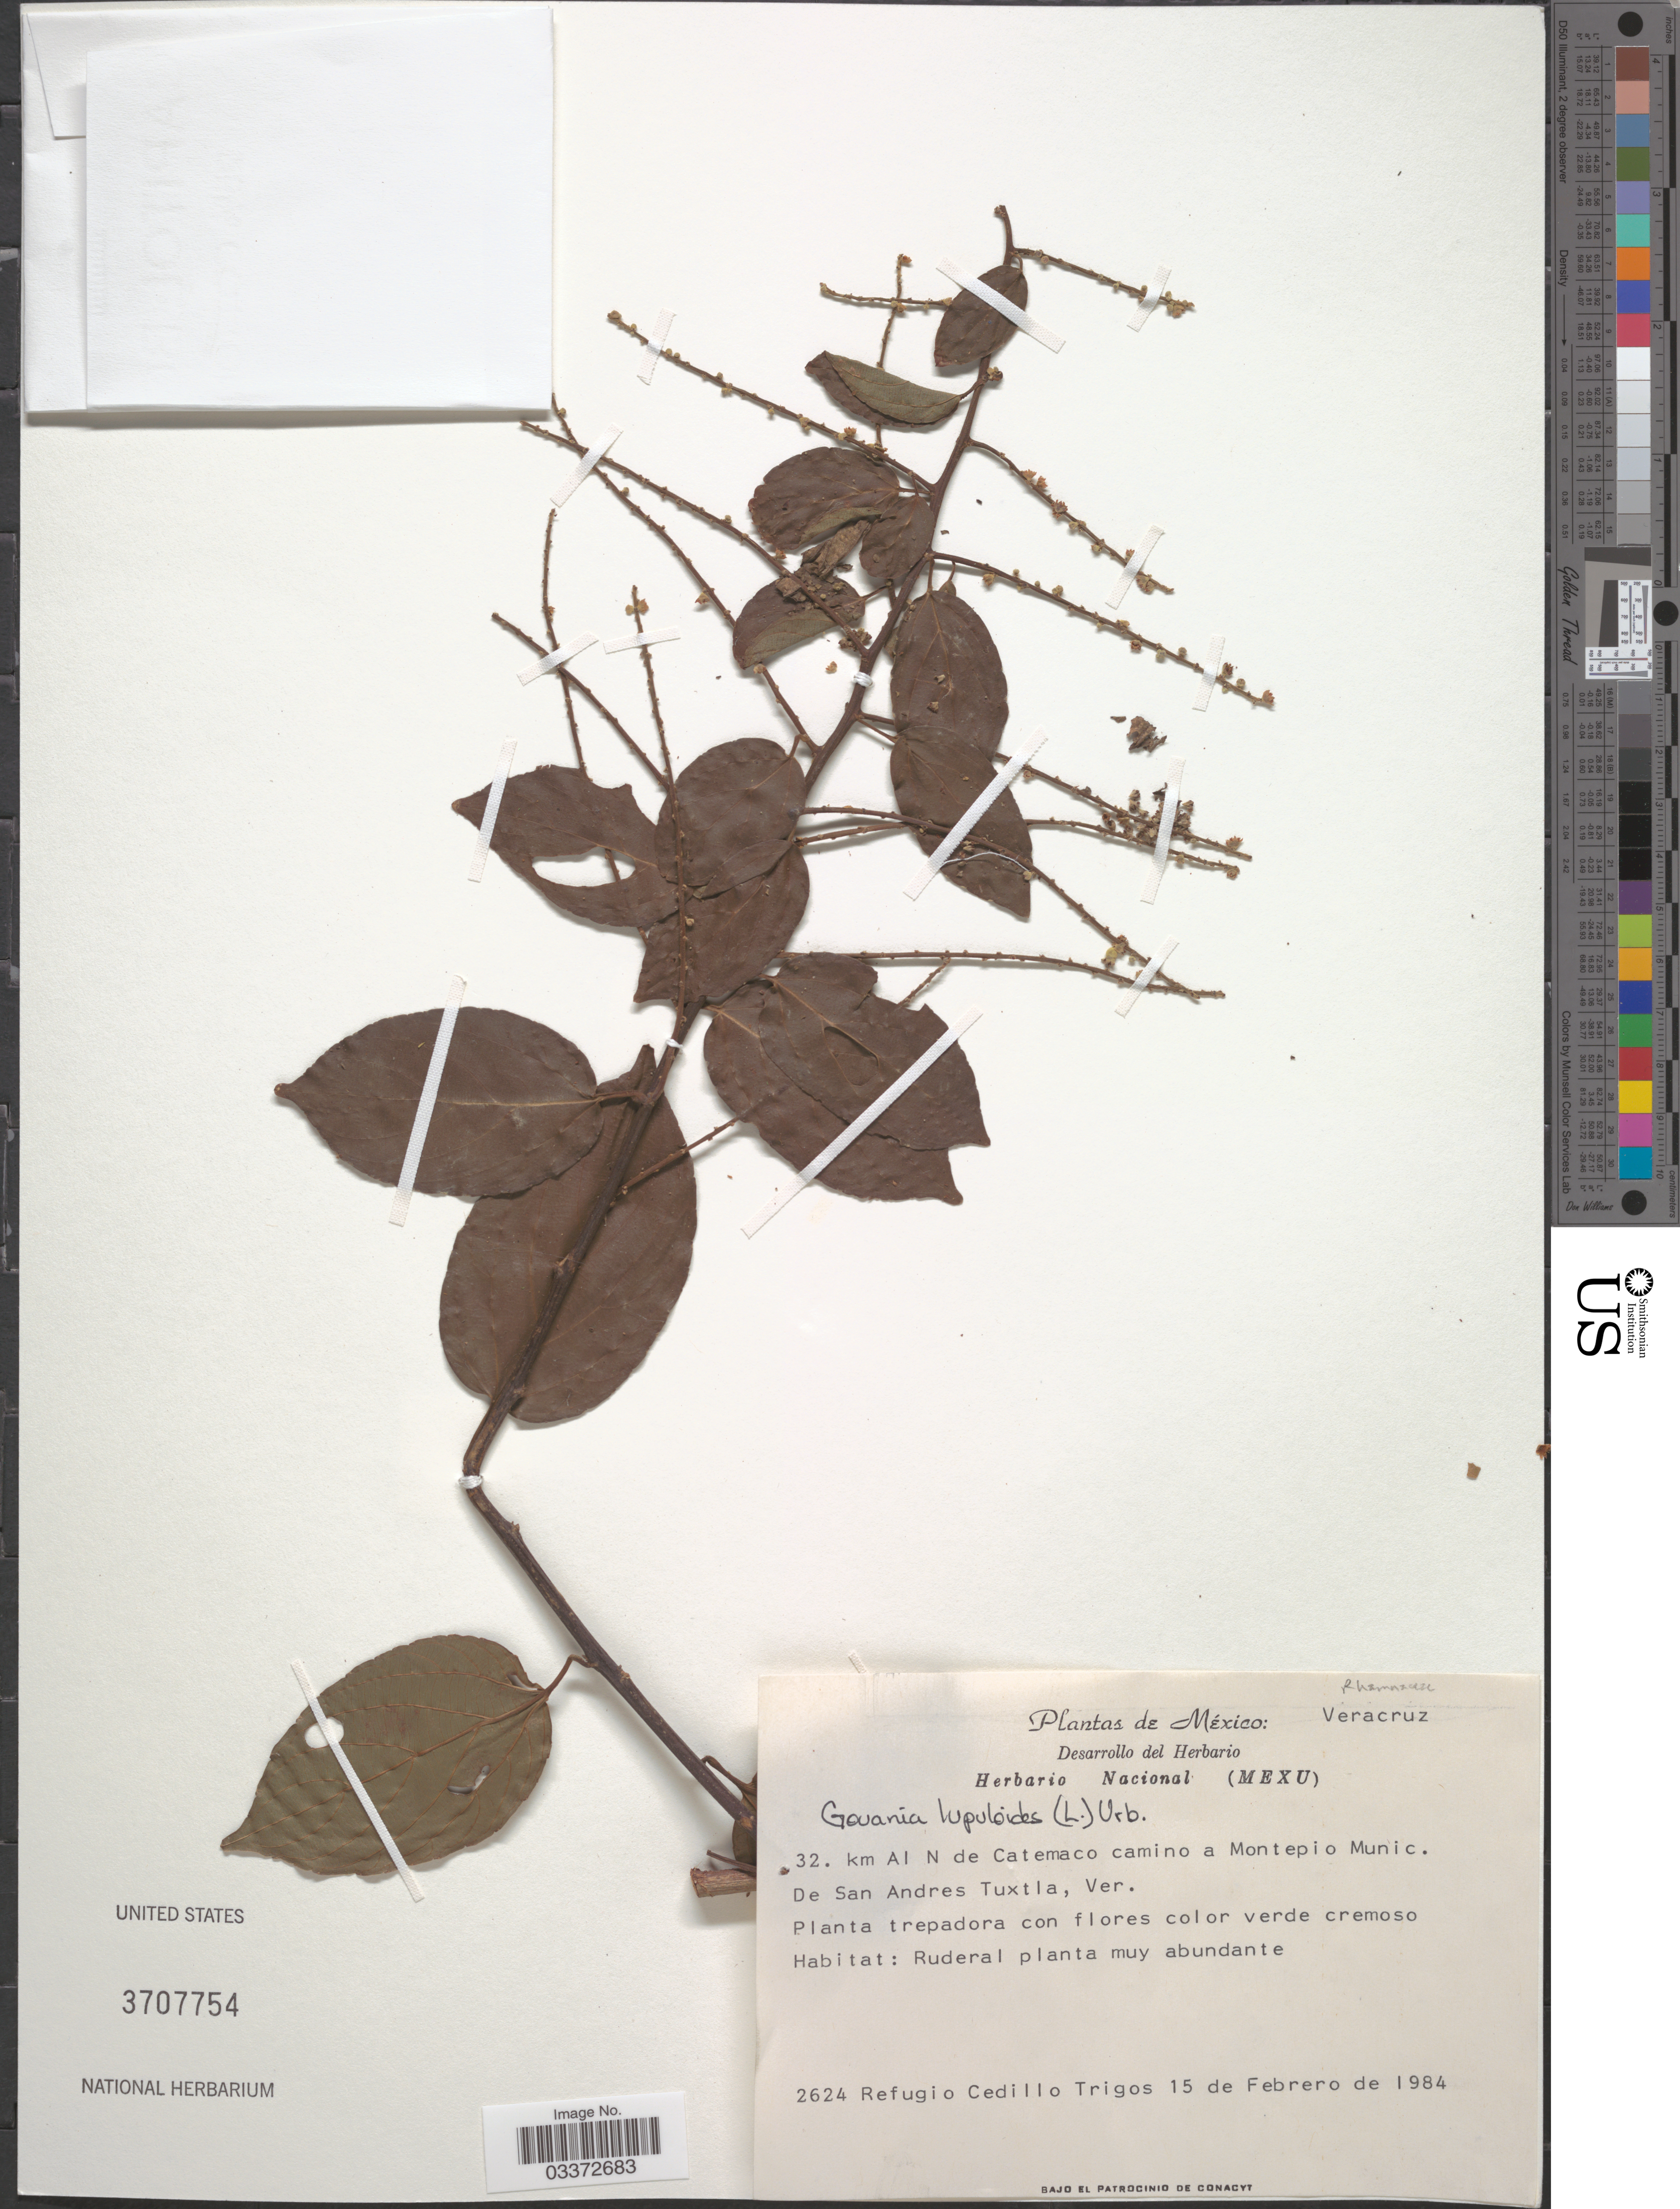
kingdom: Plantae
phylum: Tracheophyta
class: Magnoliopsida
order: Rosales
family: Rhamnaceae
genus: Gouania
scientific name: Gouania lupuloides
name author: (L.) Urb.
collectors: R. CedilloT.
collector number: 2624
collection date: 1984-02-15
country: Mexico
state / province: Veracruz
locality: Veracruz. 32. km Al N de Cattemaco camino a Montepio Munic. De San Andres Tuxtla, Ver.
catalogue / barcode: US 3707754